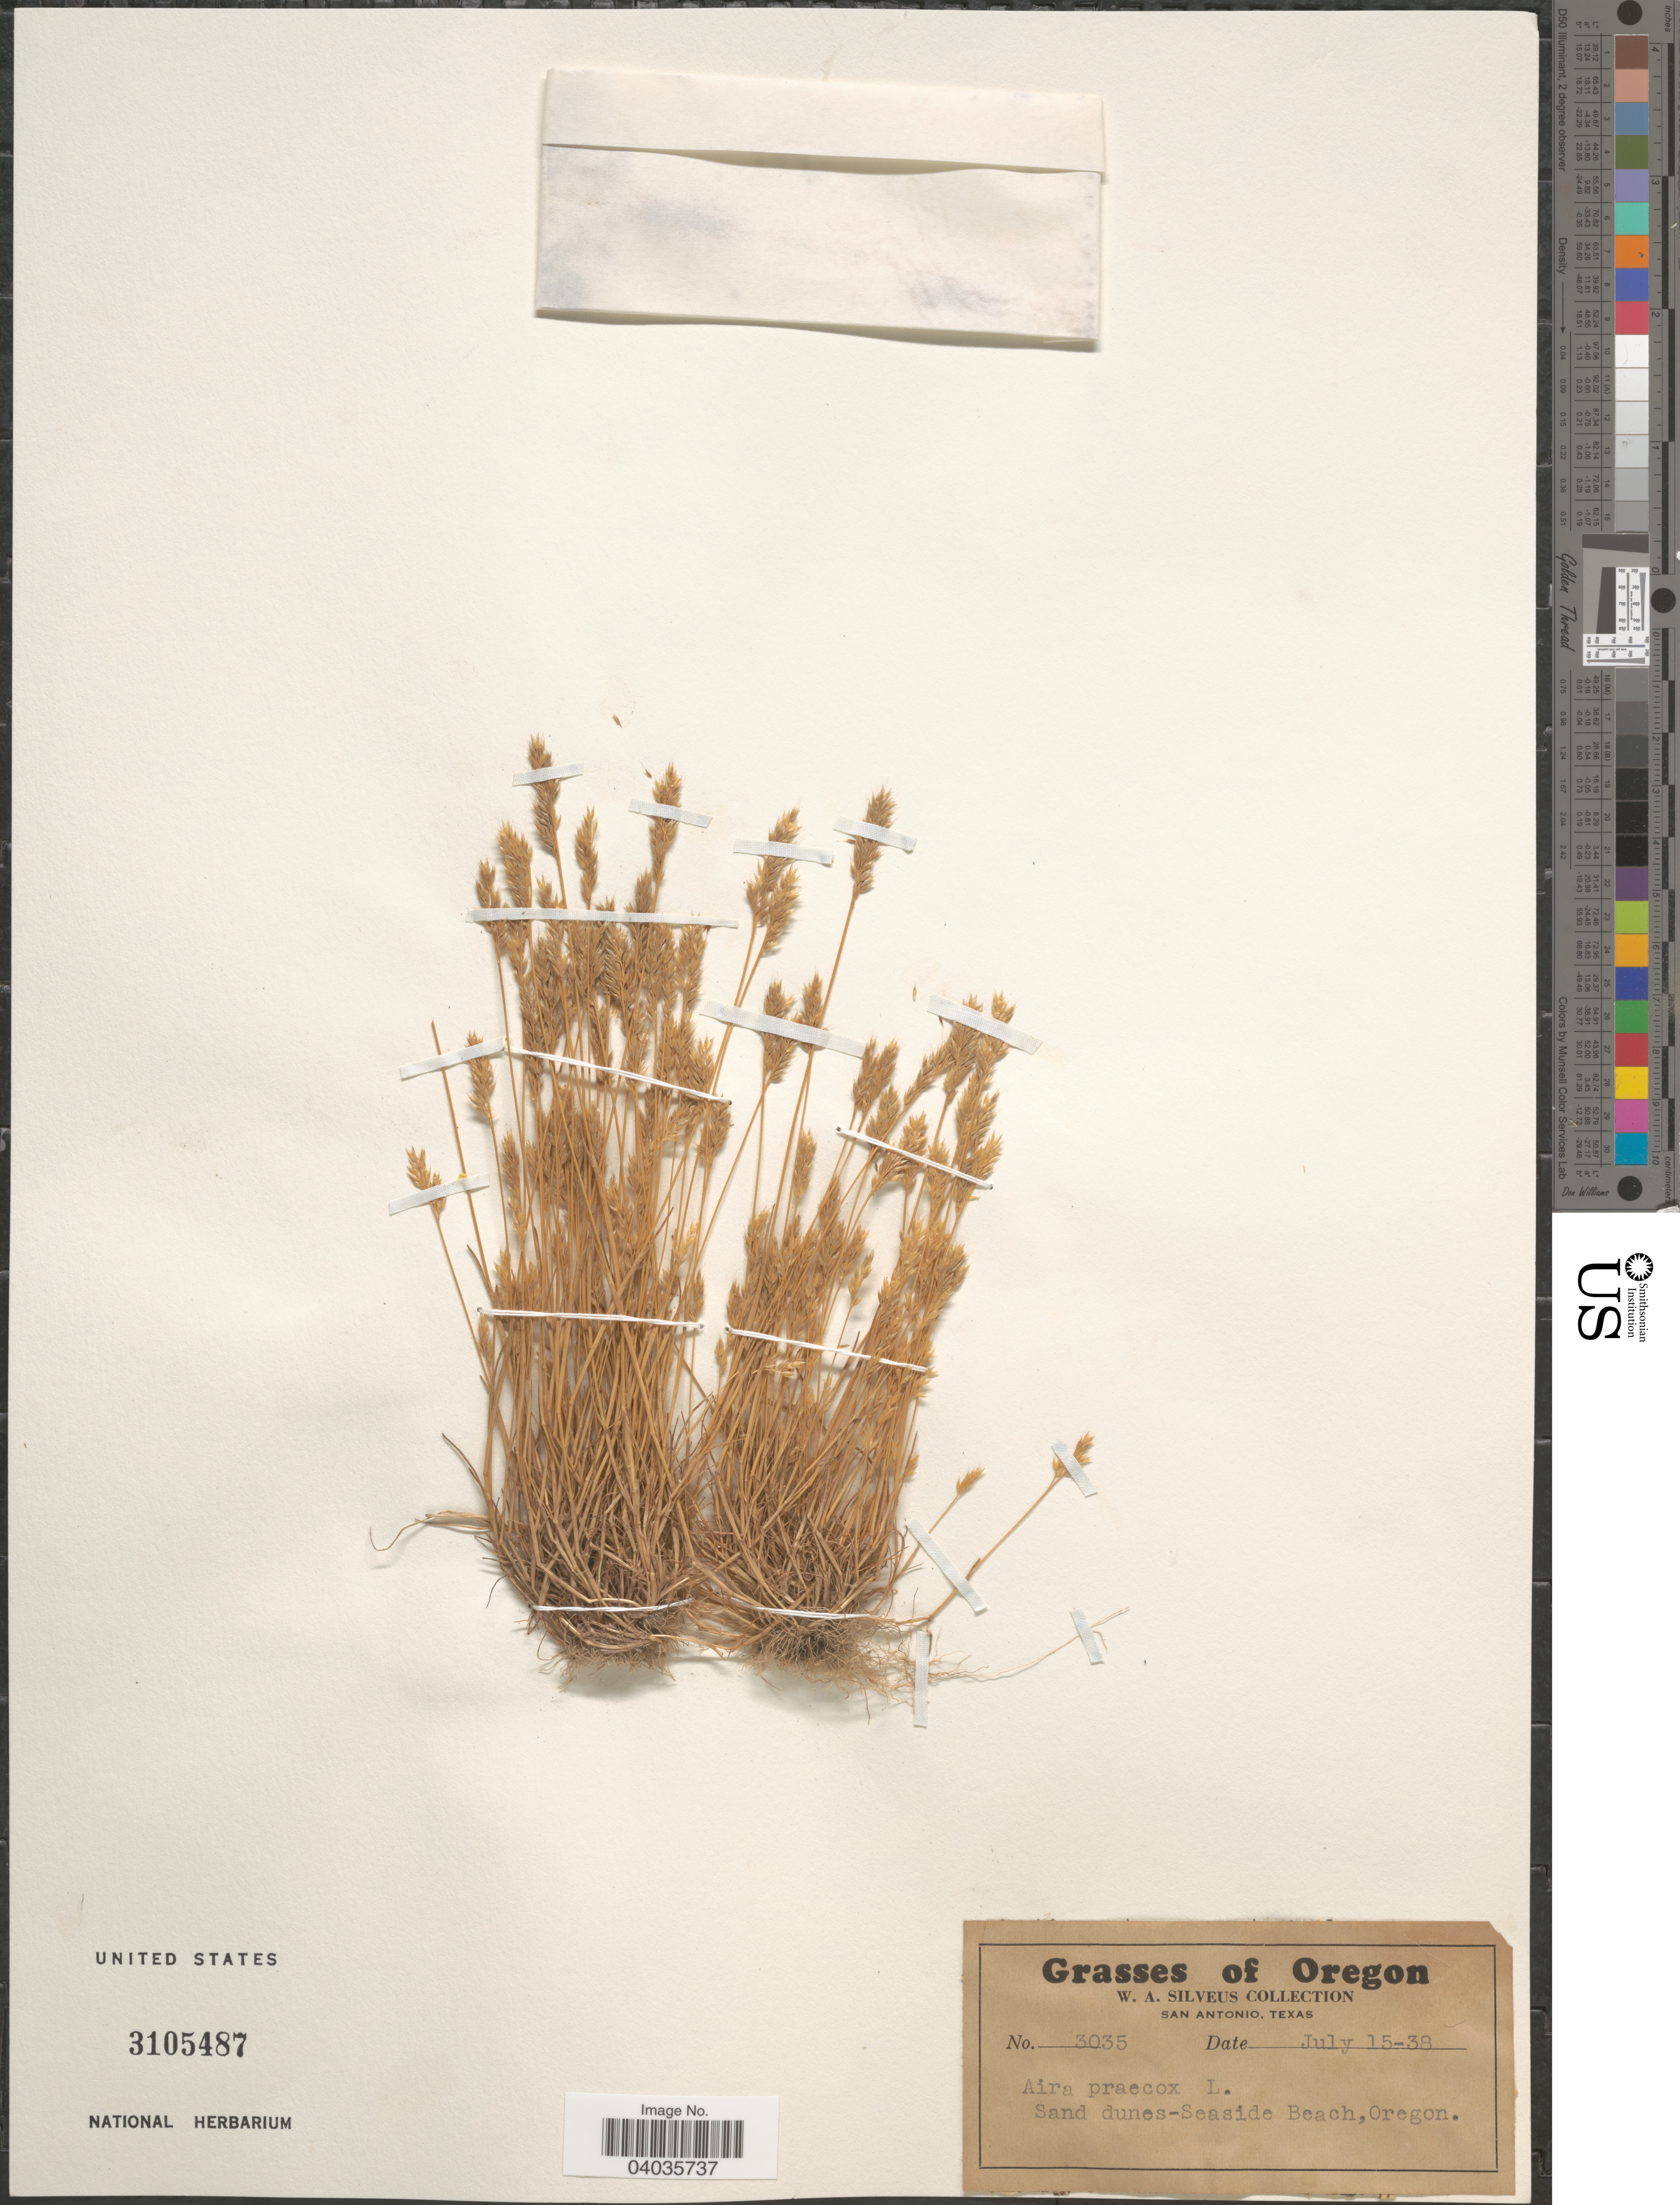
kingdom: Plantae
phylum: Tracheophyta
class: Liliopsida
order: Poales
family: Poaceae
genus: Aira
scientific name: Aira praecox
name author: L.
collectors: W. Silveus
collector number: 3035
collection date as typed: Transcribed d/m/y: 15/7/38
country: United States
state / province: Oregon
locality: Sand dunes-Seaside Beach.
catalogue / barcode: US 3105487